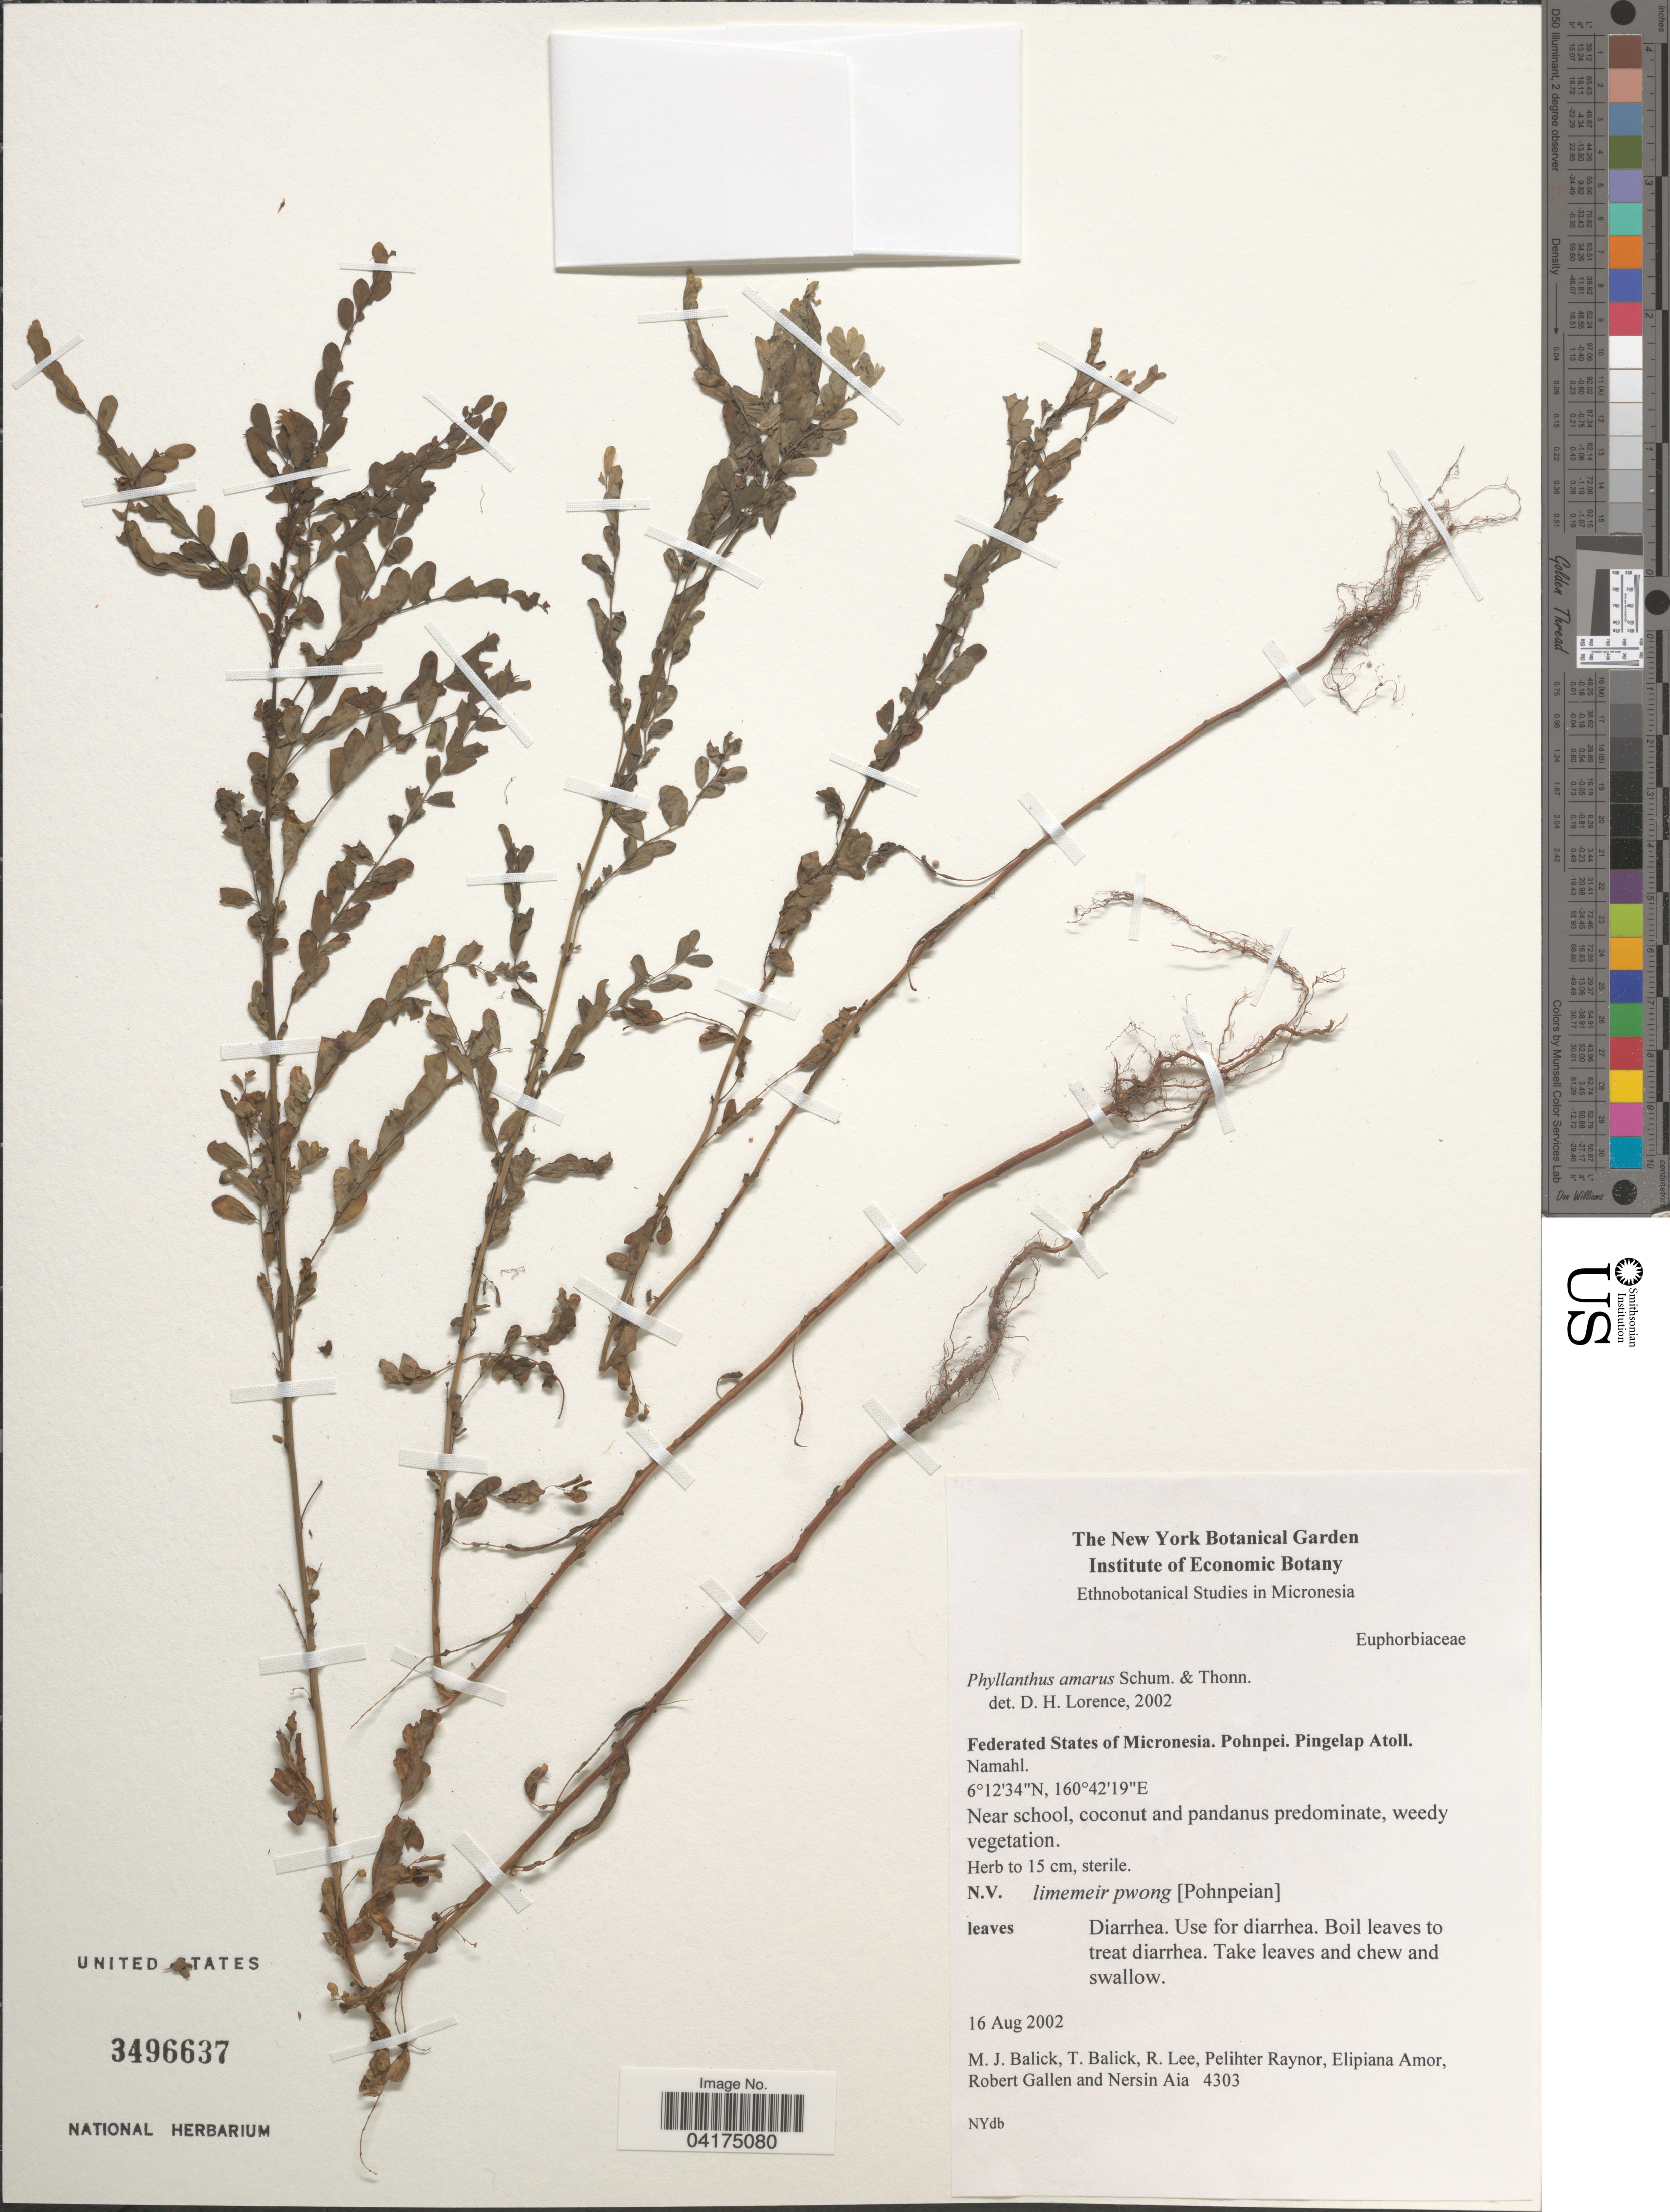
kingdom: Plantae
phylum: Tracheophyta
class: Magnoliopsida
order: Malpighiales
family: Phyllanthaceae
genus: Phyllanthus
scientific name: Phyllanthus amarus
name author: Schumach. & Thonn.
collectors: M. J. Balick, T. Balick, R. Lee, P. Raynor & et al.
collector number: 4303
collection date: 2002-08-16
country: Micronesia, Federated States of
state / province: Pohnpei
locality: Pingelap Atoll. Namahl.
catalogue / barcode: US 3496637